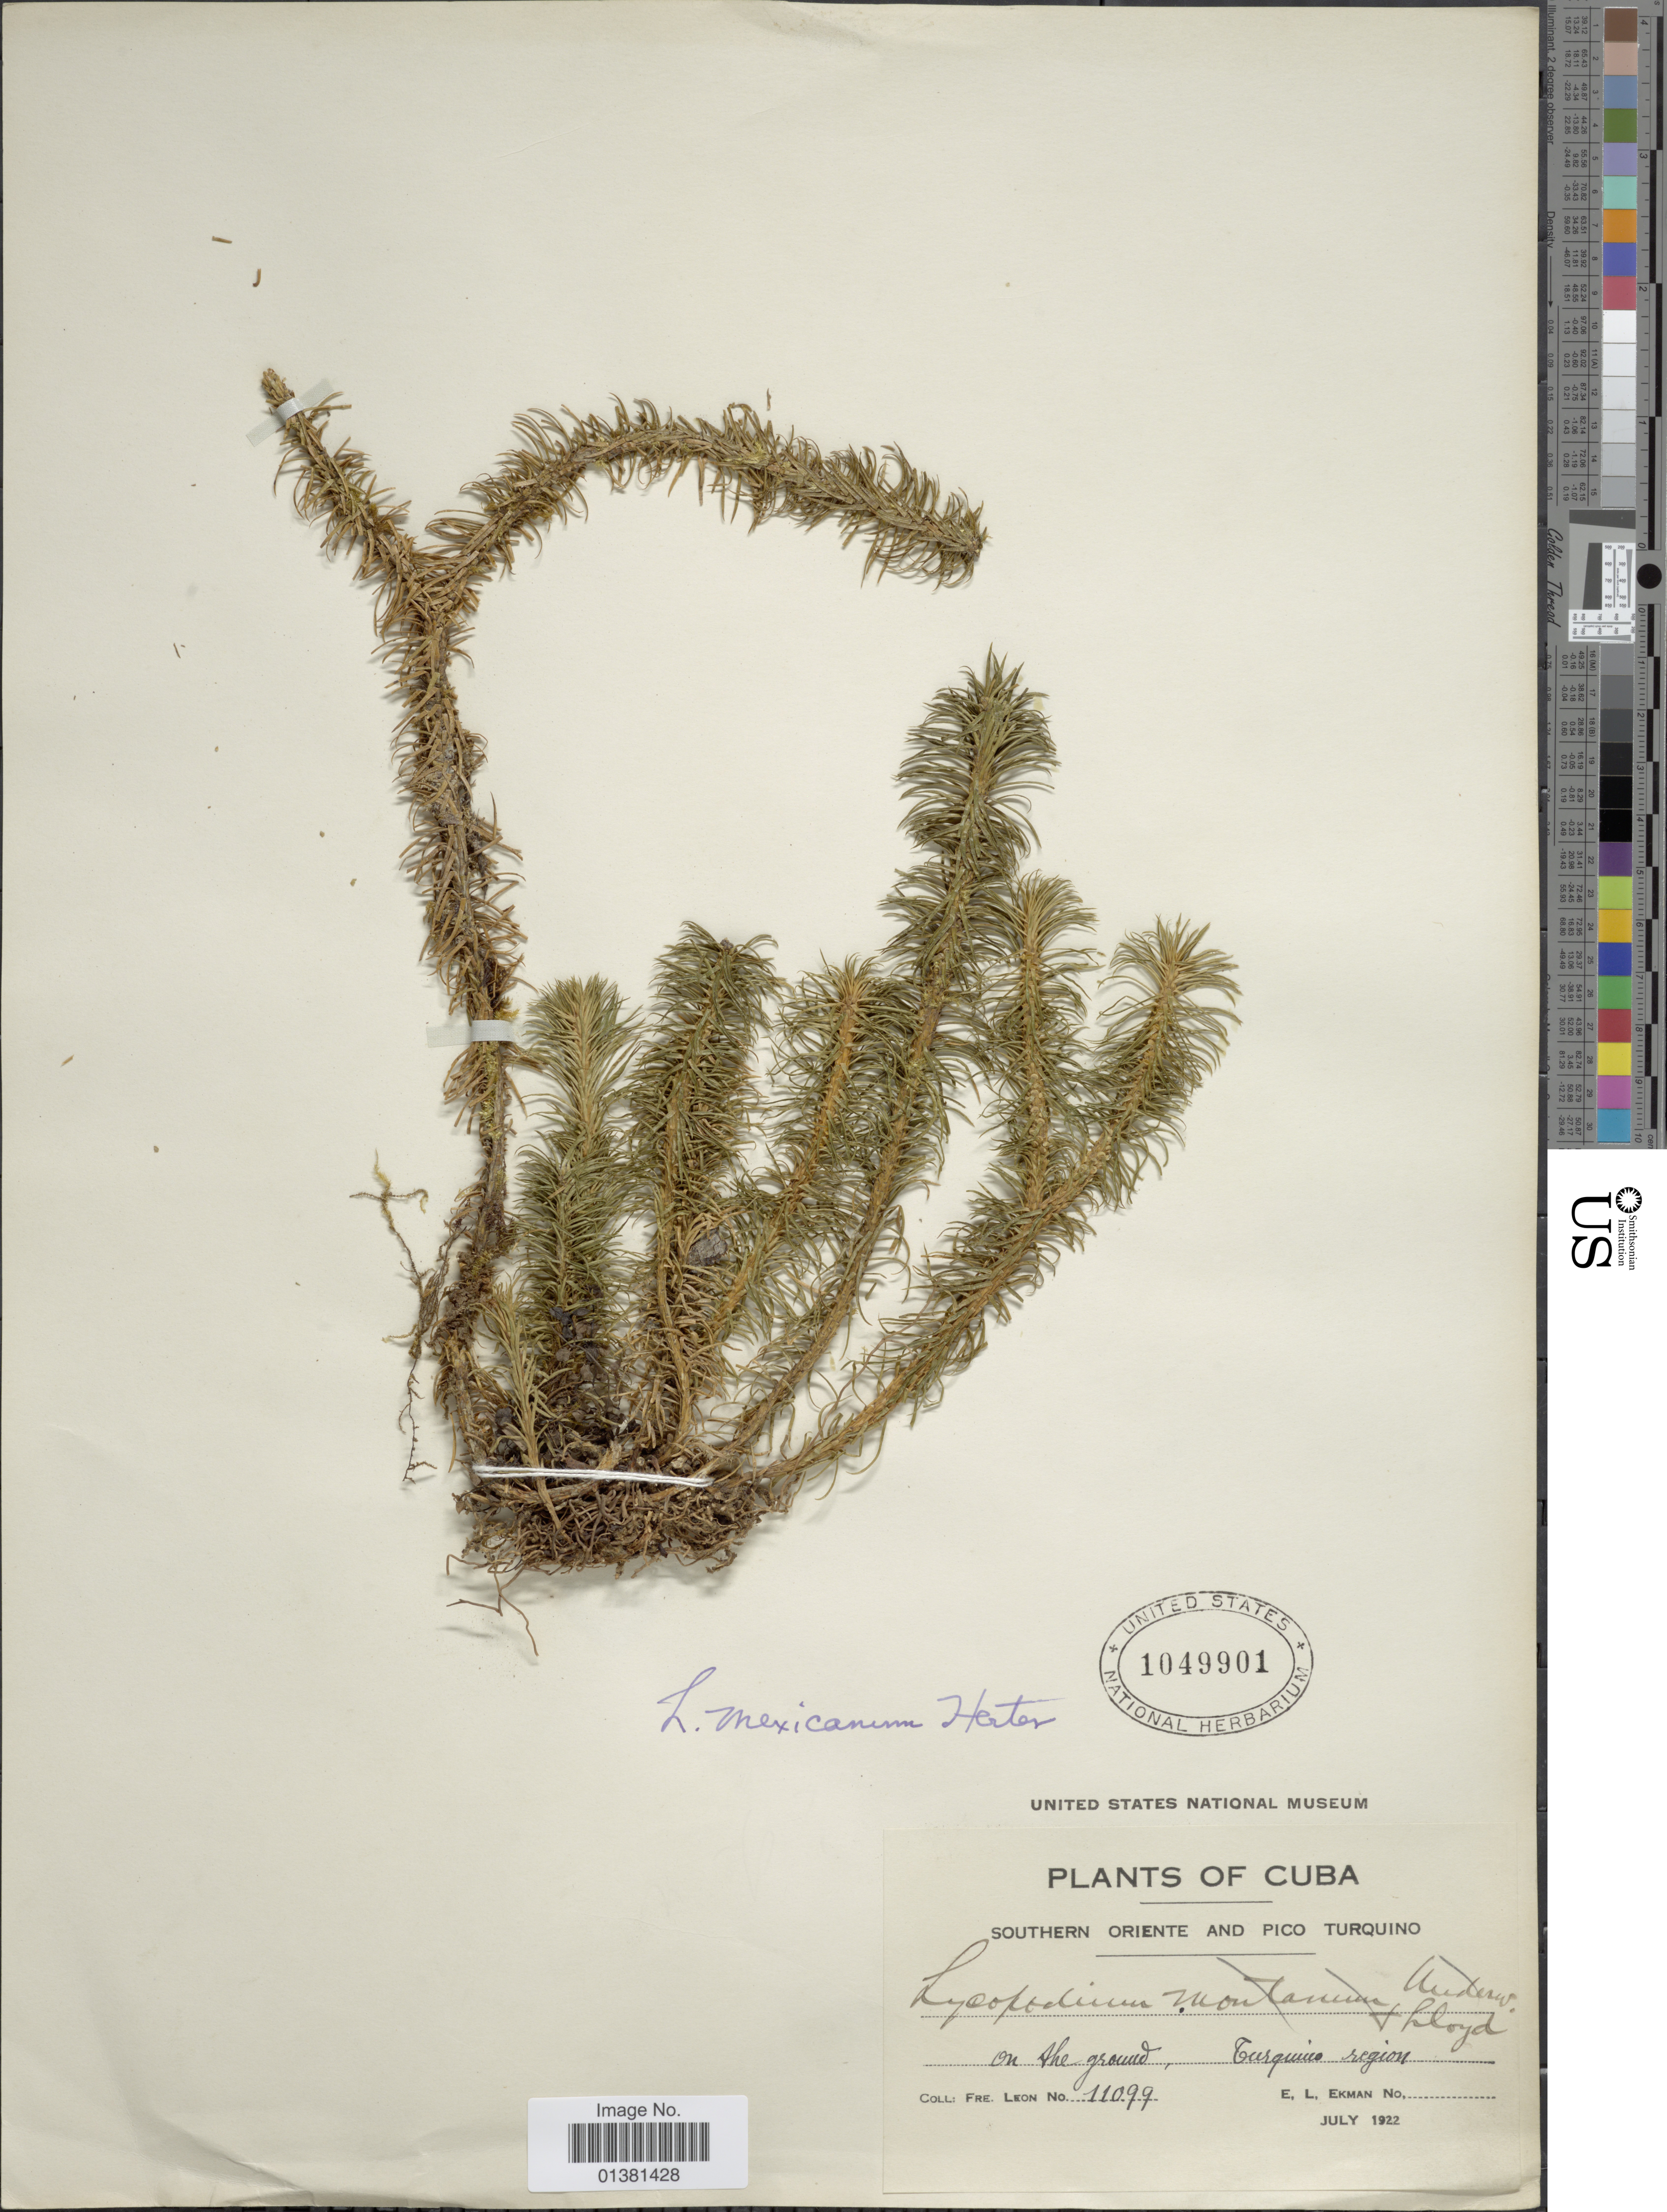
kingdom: Plantae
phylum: Tracheophyta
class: Lycopodiopsida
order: Lycopodiales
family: Lycopodiaceae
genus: Phlegmariurus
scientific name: Phlegmariurus mexicanus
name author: (Herter) B. Øllg.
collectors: Bro. León & E. L. Ekman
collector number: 11099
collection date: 1922-07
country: Cuba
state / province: Oriente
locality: Southern Oriente and Pico Turquino, on the ground, Turquino region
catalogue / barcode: US 1049901